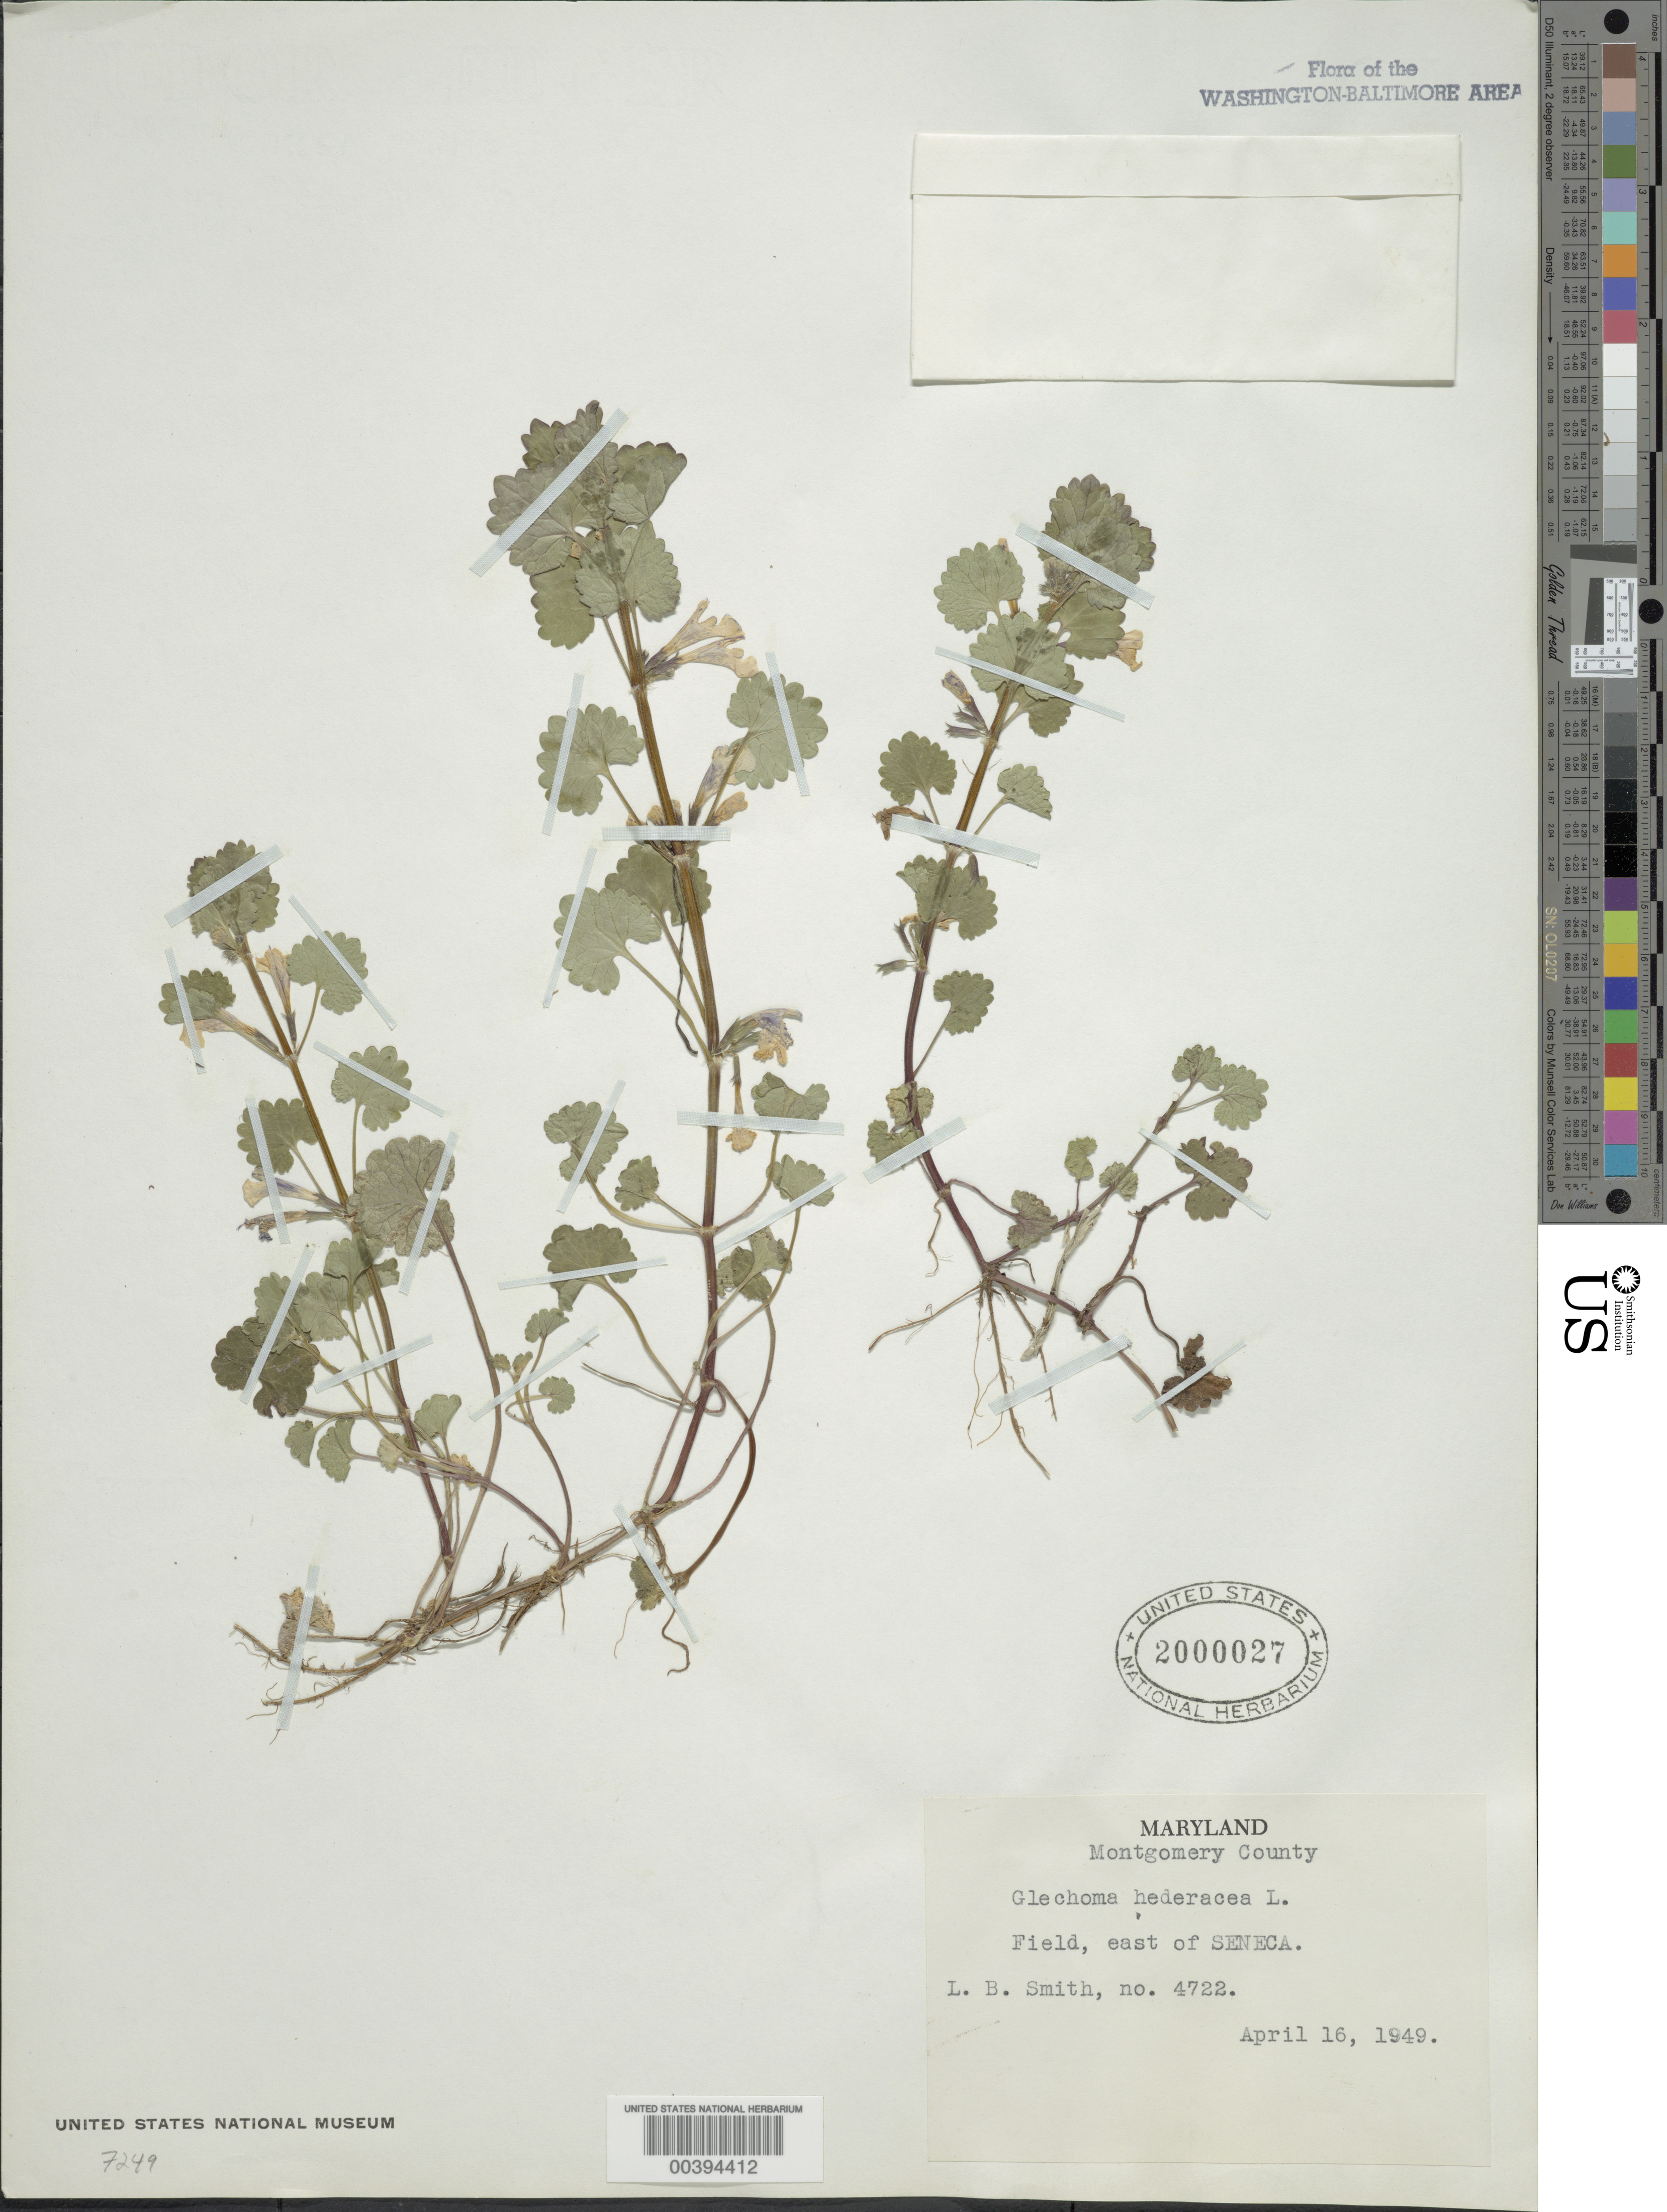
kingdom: Plantae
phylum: Tracheophyta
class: Magnoliopsida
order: Lamiales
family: Lamiaceae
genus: Glechoma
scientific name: Glechoma hederacea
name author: L.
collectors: L. Smith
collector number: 4722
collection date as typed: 16 Apr 1949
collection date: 1949-04-16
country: United States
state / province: Maryland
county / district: Montgomery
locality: East of Seneca C. & O. Canal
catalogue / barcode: US 2000027